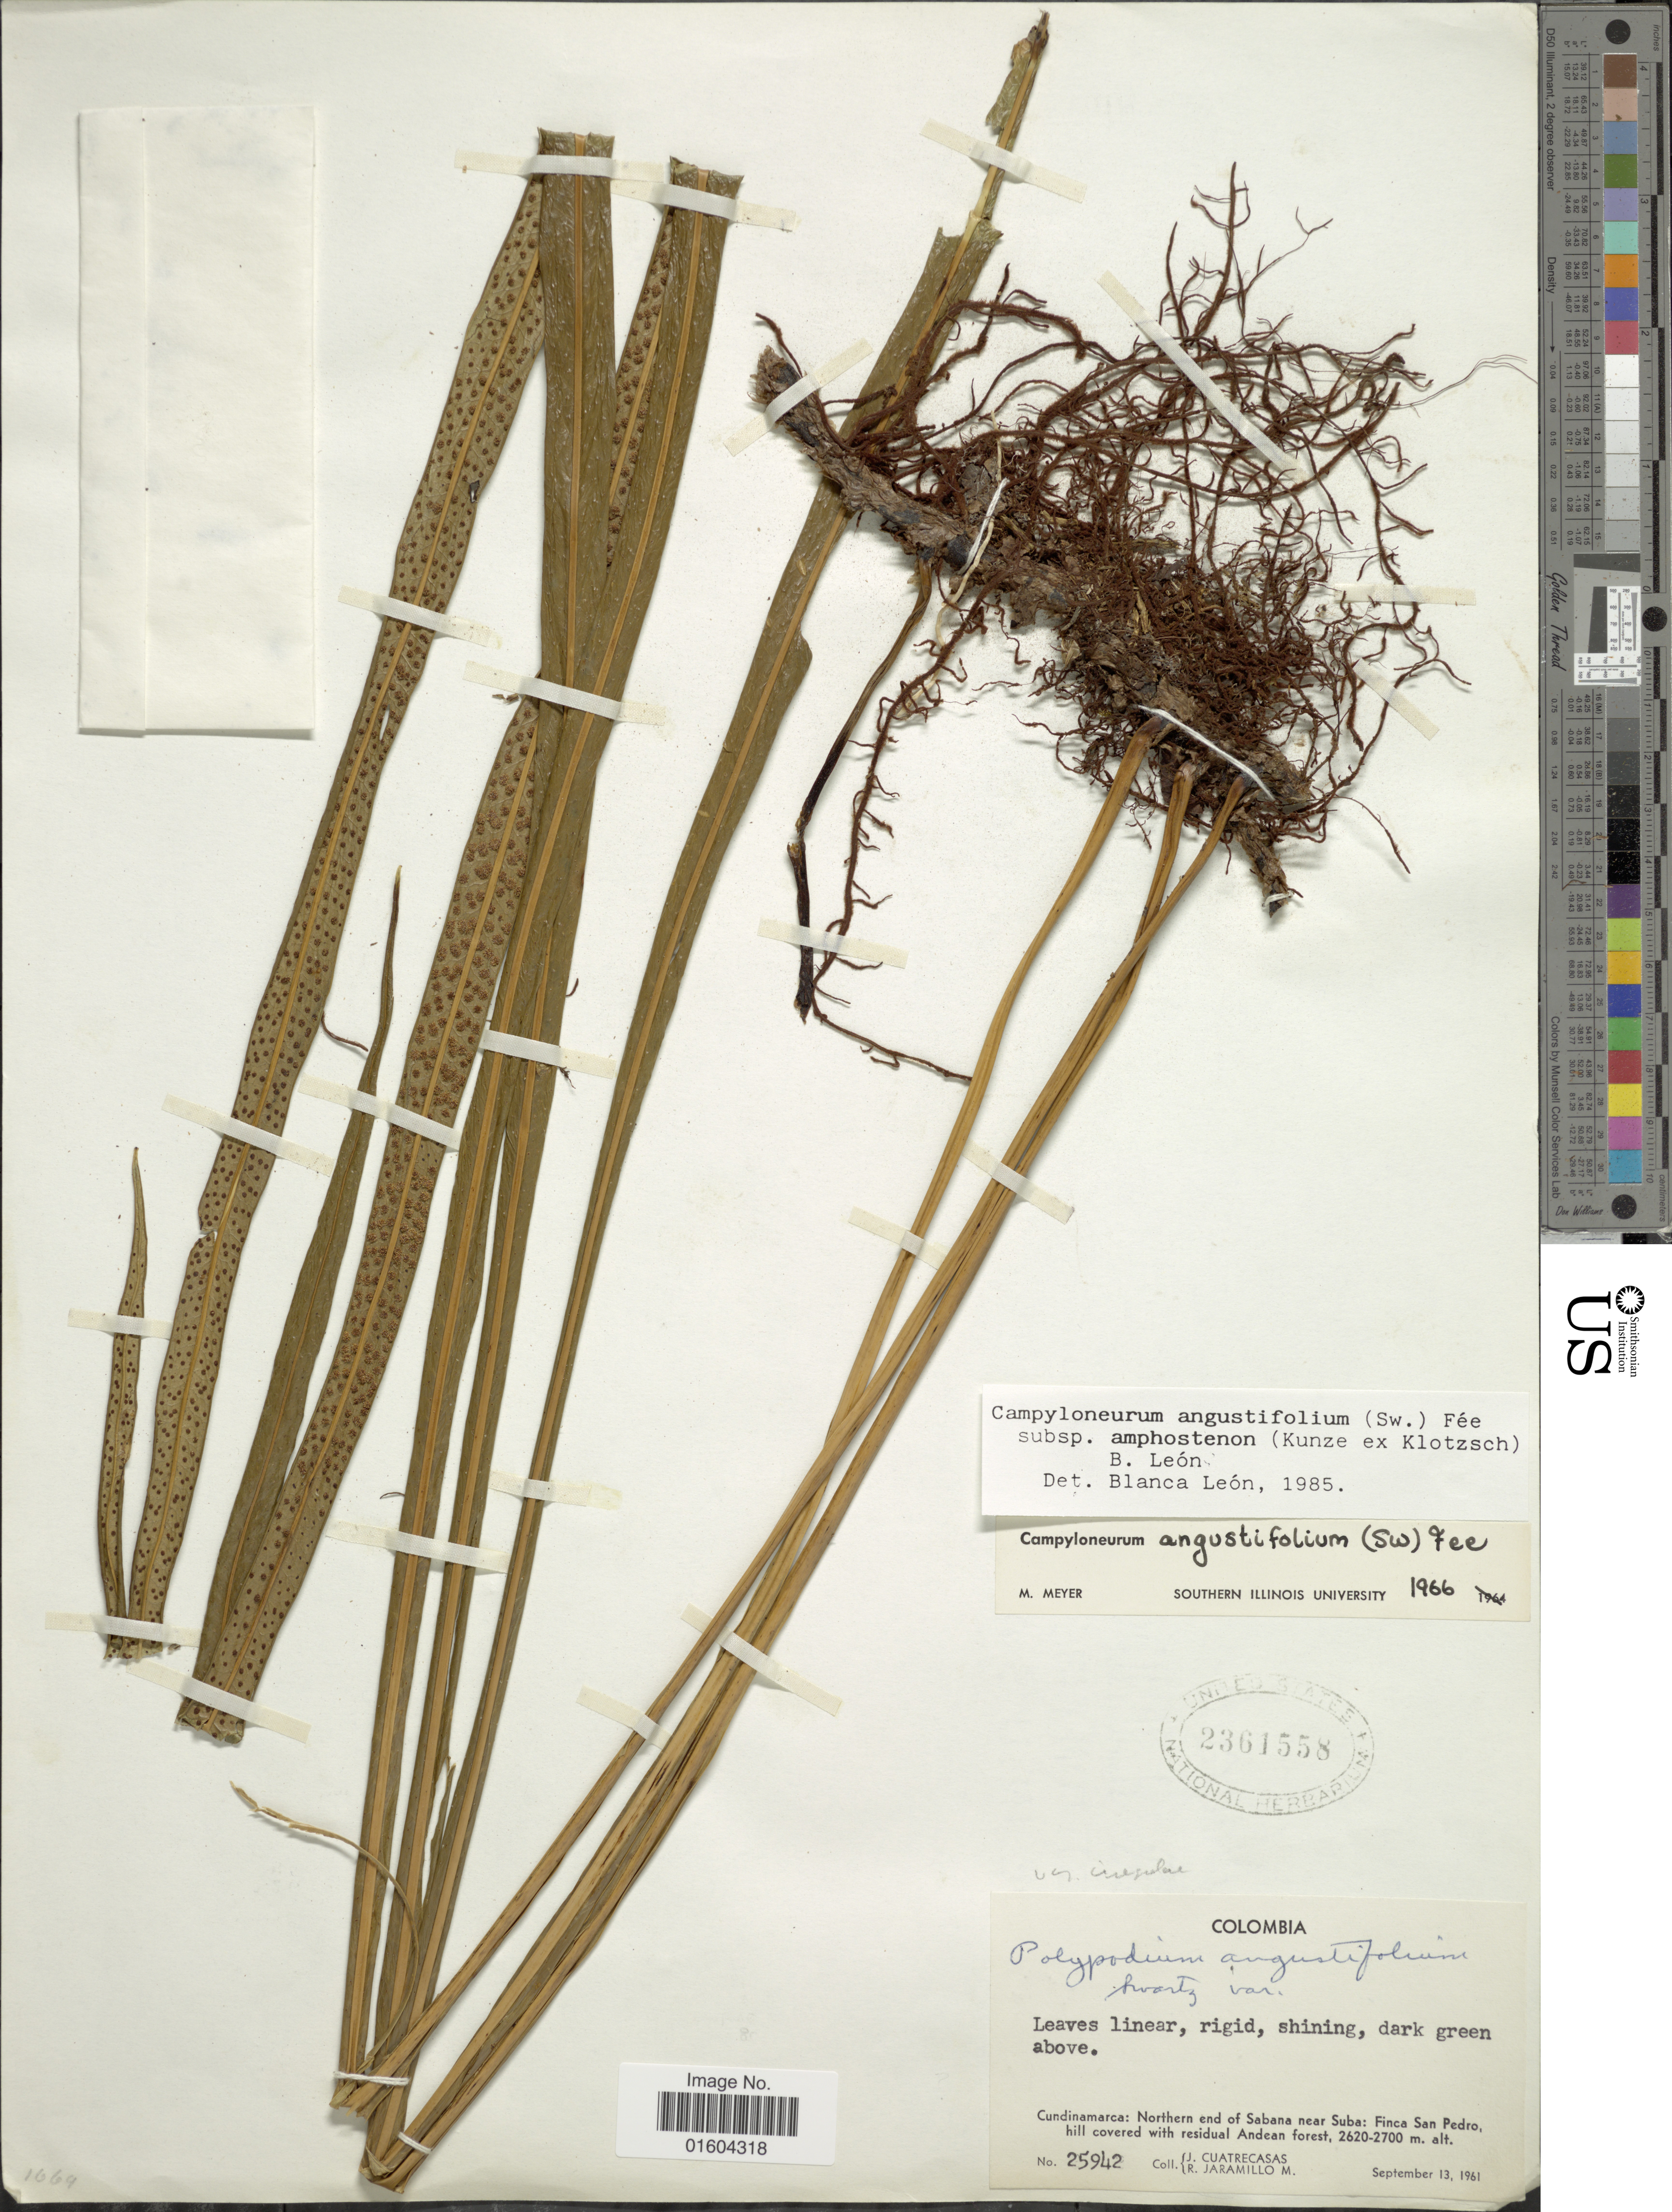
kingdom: Plantae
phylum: Tracheophyta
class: Polypodiopsida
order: Polypodiales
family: Polypodiaceae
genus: Campyloneurum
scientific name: Campyloneurum densifolium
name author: (Hieron.) Lellinger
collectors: J. Cuatrecasas & R. Jaramillo M.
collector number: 25942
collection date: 1961-09-13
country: Colombia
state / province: Cundinamarca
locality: Colombia. Cundinamarca: Northern end of Sabana near Suba: Finca San Pedro, hill covered with residual Andean forest.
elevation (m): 2620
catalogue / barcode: US 2361558